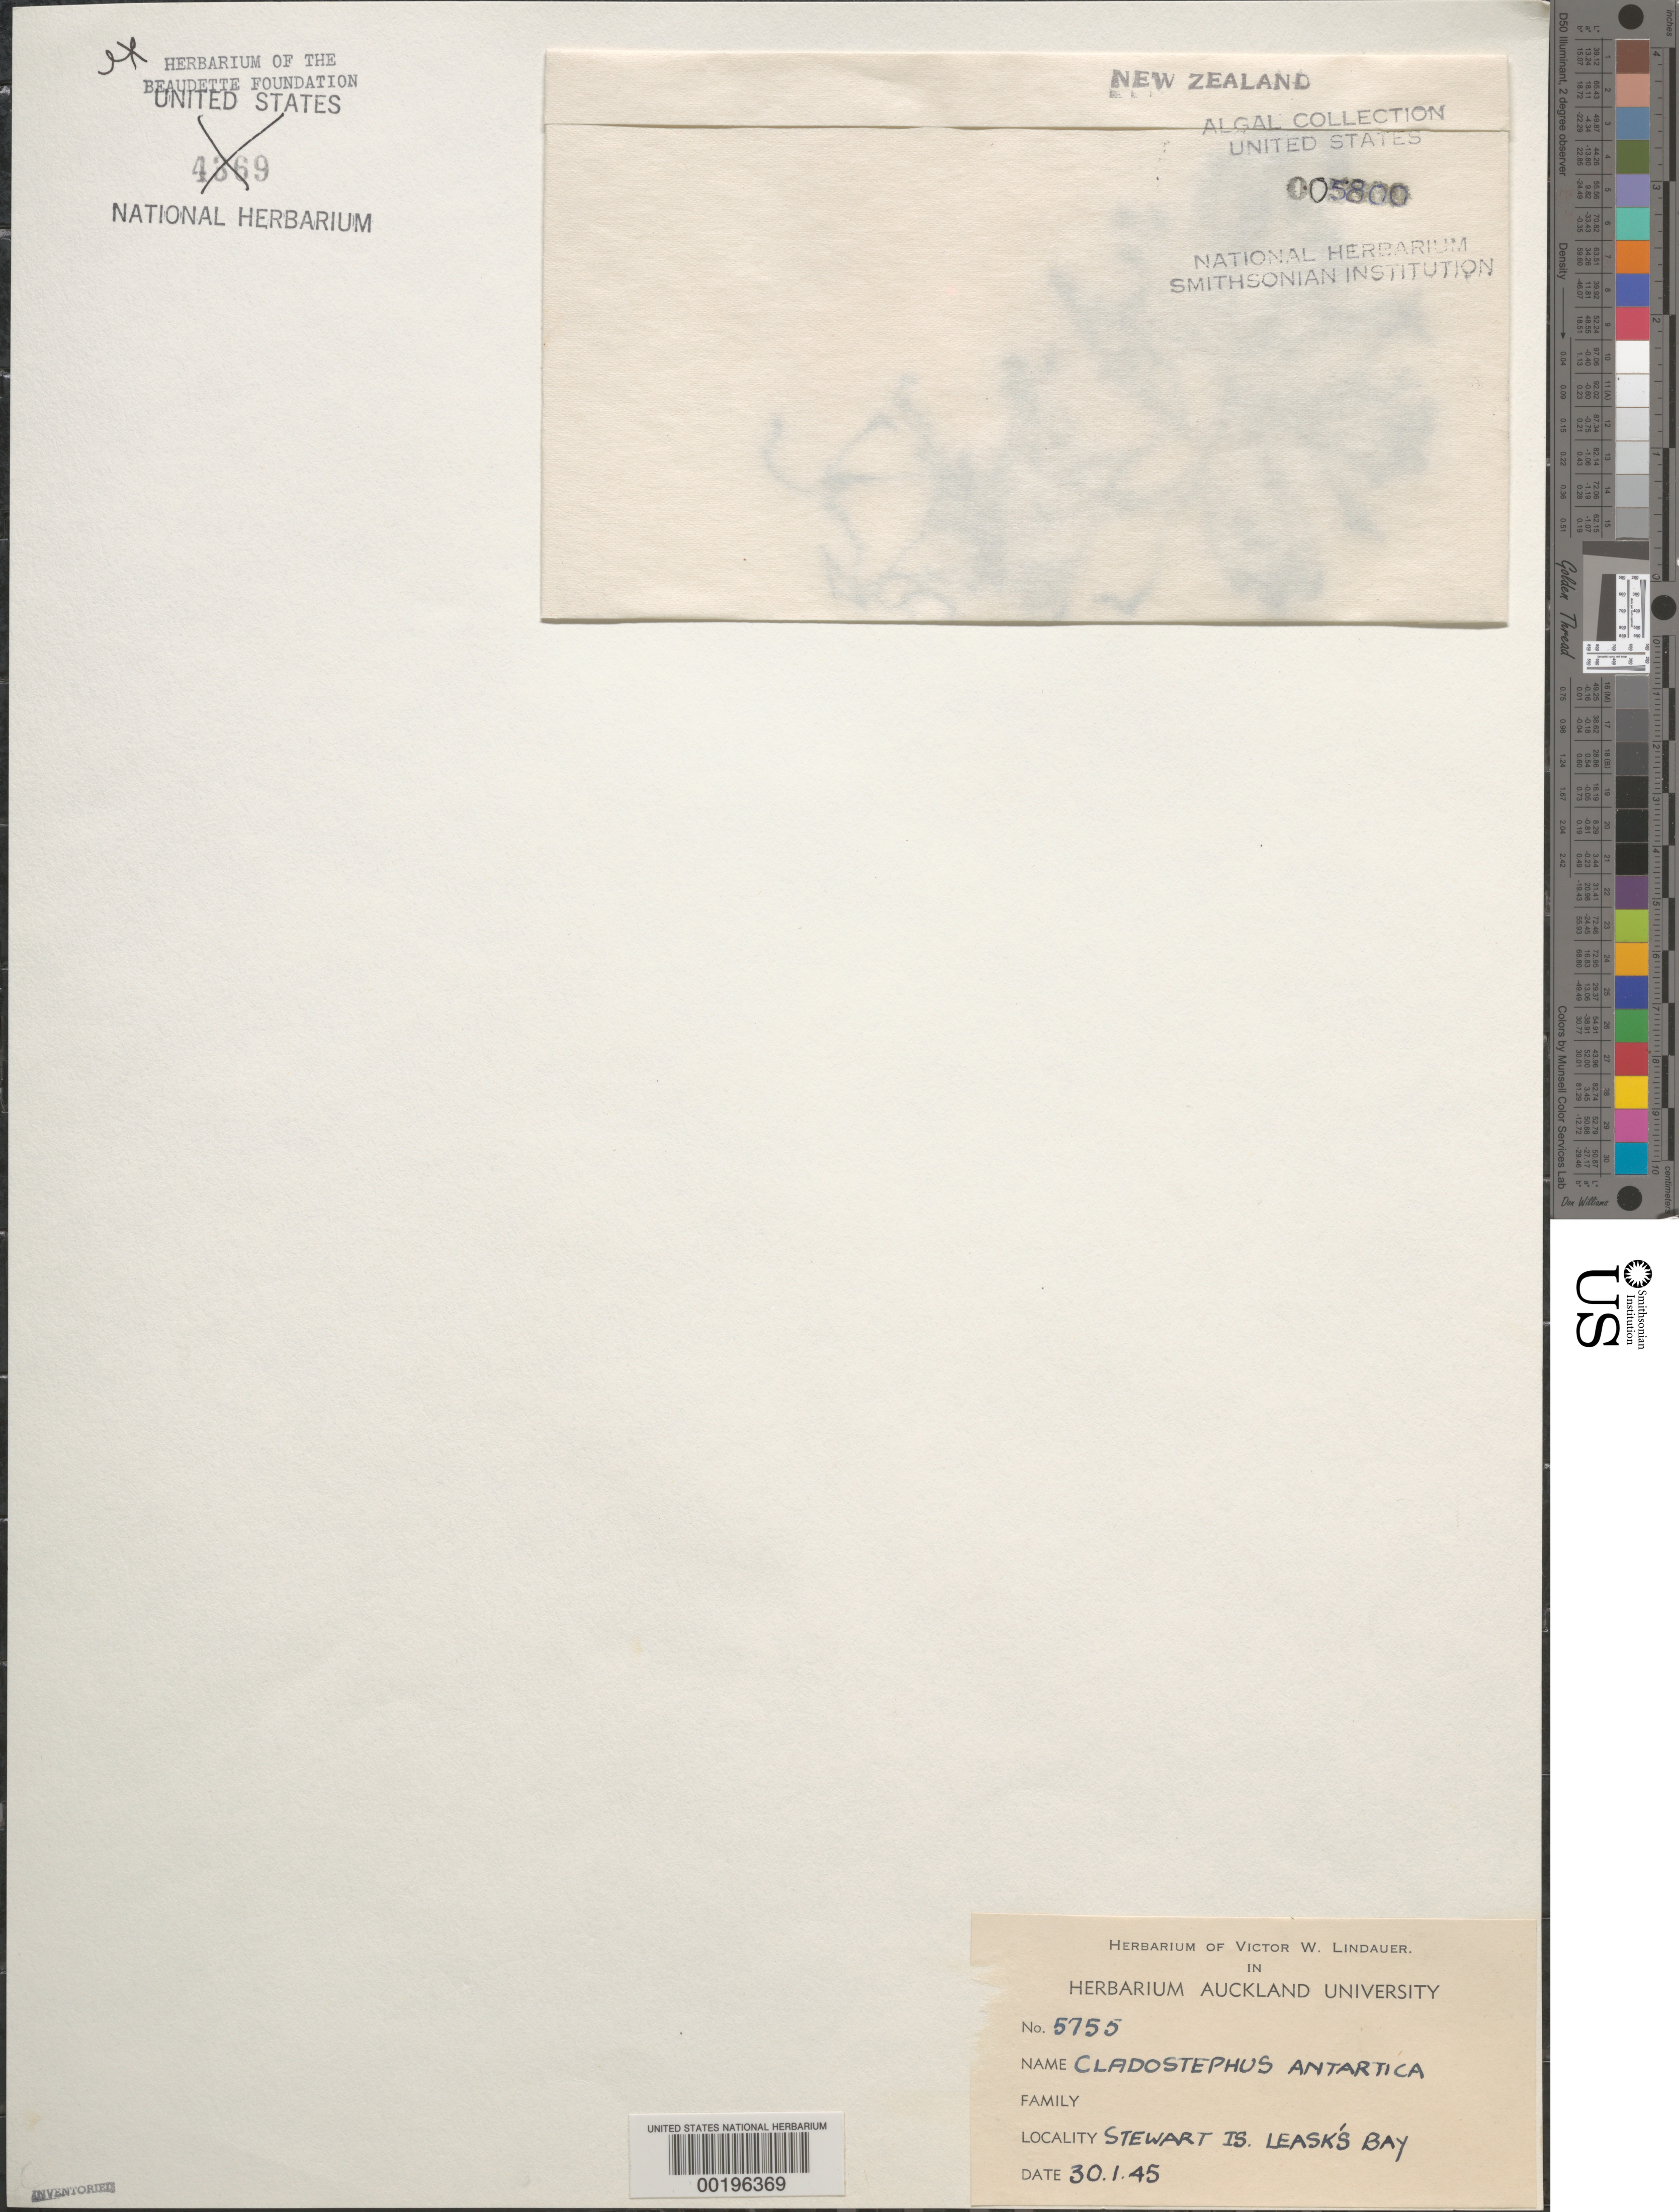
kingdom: Chromista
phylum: Ochrophyta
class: Phaeophyceae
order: Sphacelariales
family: Cladostephaceae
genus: Cladostephus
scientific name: Cladostephus antarcticus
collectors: V. Lindauer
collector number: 5755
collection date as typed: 30 Jan 1945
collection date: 1945-01-30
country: New Zealand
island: Stewart Island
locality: Leask's Bay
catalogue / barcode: US 5800